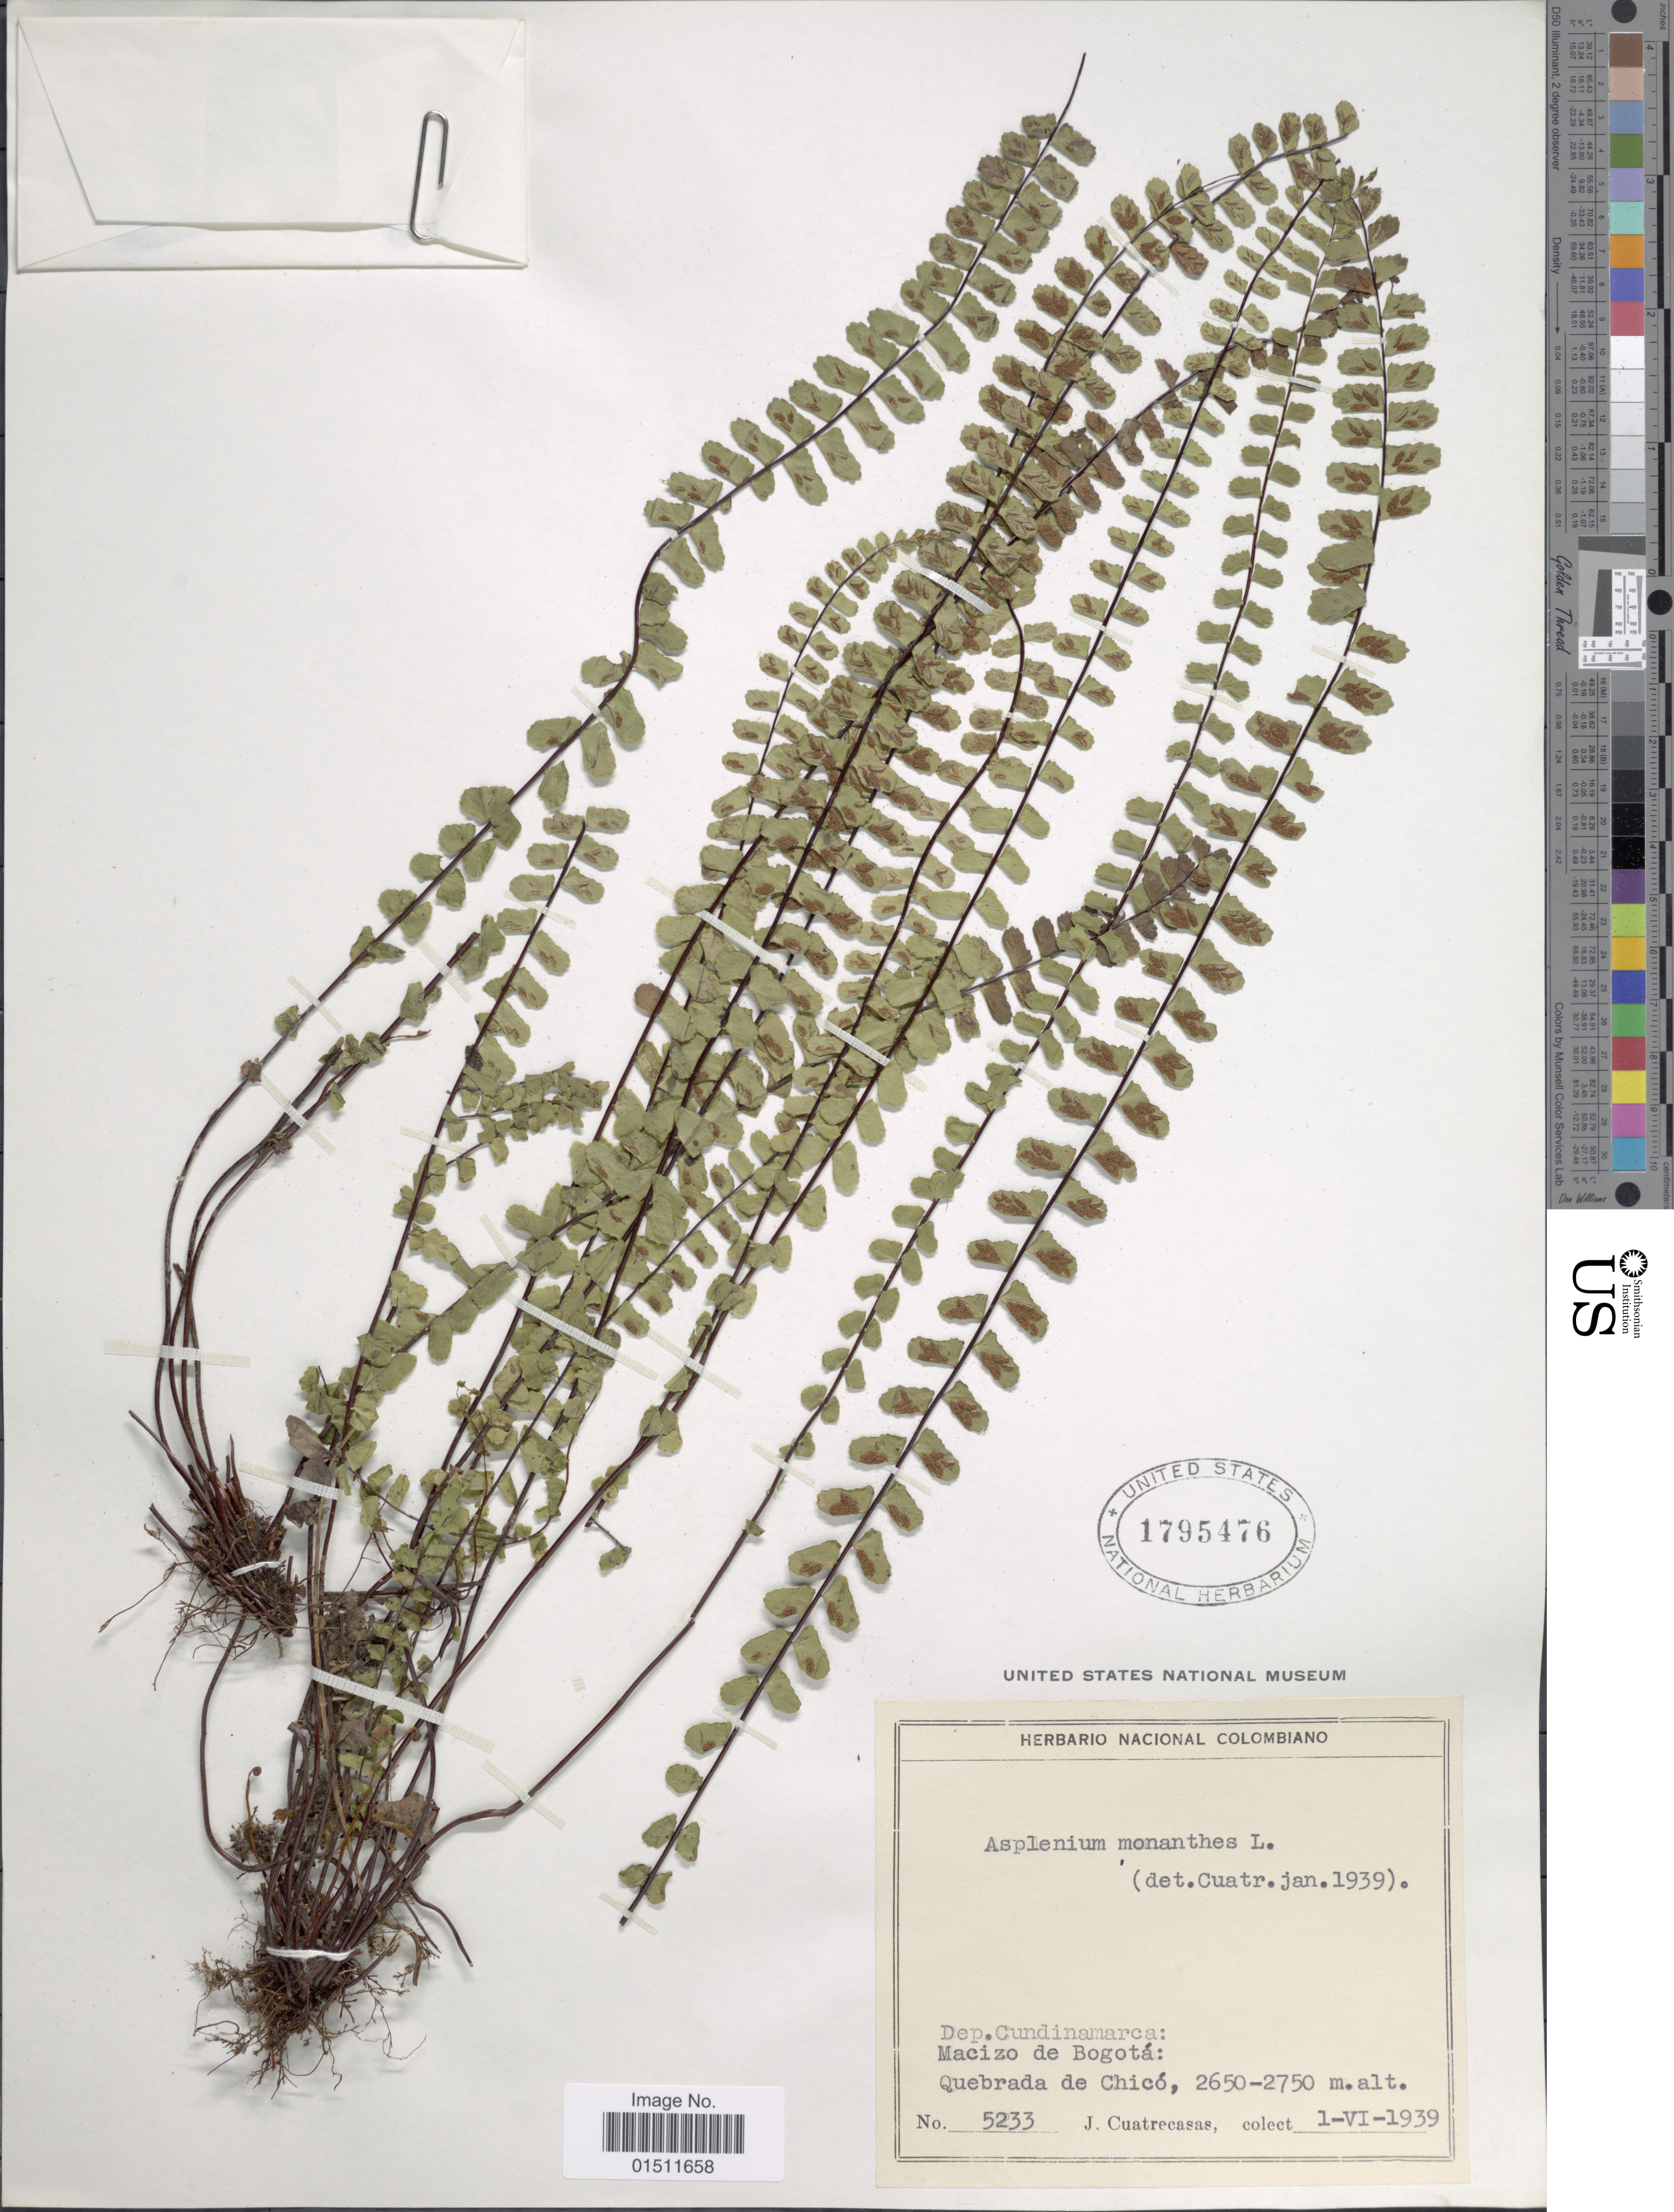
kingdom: Plantae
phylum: Tracheophyta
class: Polypodiopsida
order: Polypodiales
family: Aspleniaceae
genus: Asplenium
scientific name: Asplenium monanthes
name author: L.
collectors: J. Cuatrecasas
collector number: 5233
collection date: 1939-06-01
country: Colombia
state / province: Cundinamarca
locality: Dep. Cundinamarca, Macizo de Bogota: Quebrada de Chico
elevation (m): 2650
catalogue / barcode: US 1795476